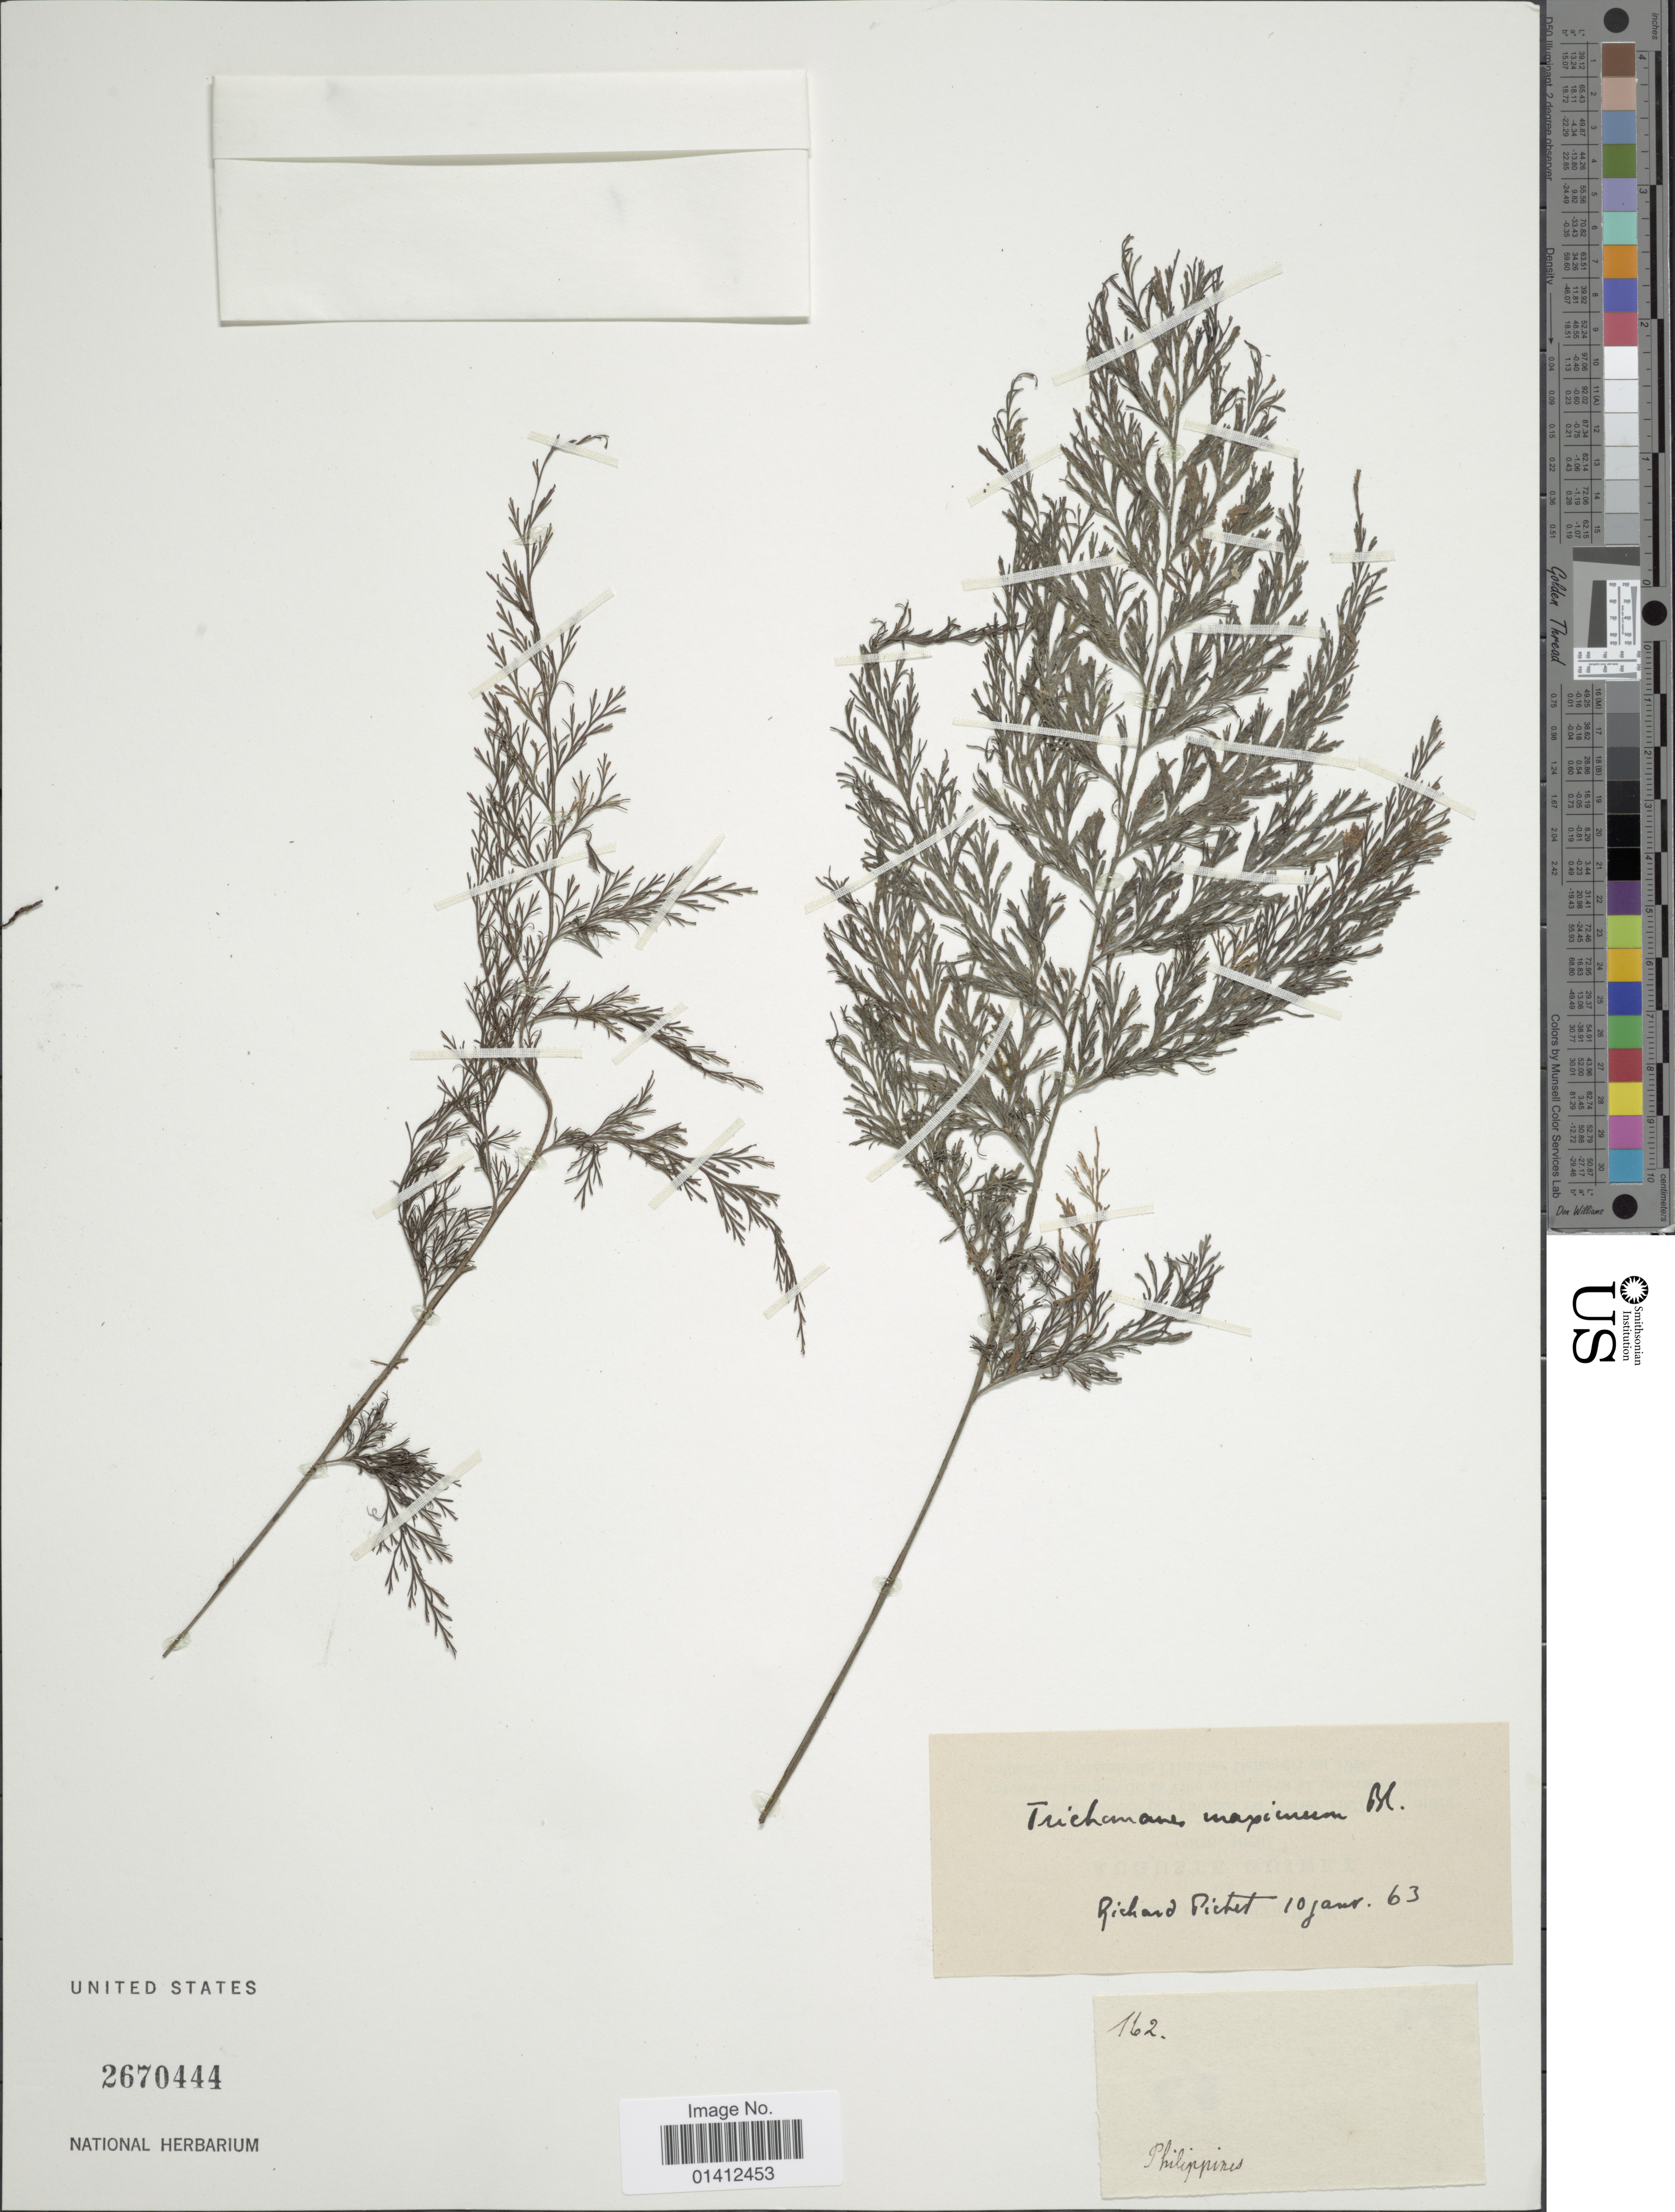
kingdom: Plantae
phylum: Tracheophyta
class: Polypodiopsida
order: Hymenophyllales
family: Hymenophyllaceae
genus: Vandenboschia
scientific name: Vandenboschia maxima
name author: (Blume) Copel.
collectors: R. Pichler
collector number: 162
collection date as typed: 10 janr 63 [1863 or 1963?]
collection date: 1963-01-10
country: Philippines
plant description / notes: Check collector name; dubiously "Richard Pichler" as recorded (Richart Picket?)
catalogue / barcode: US 2670444